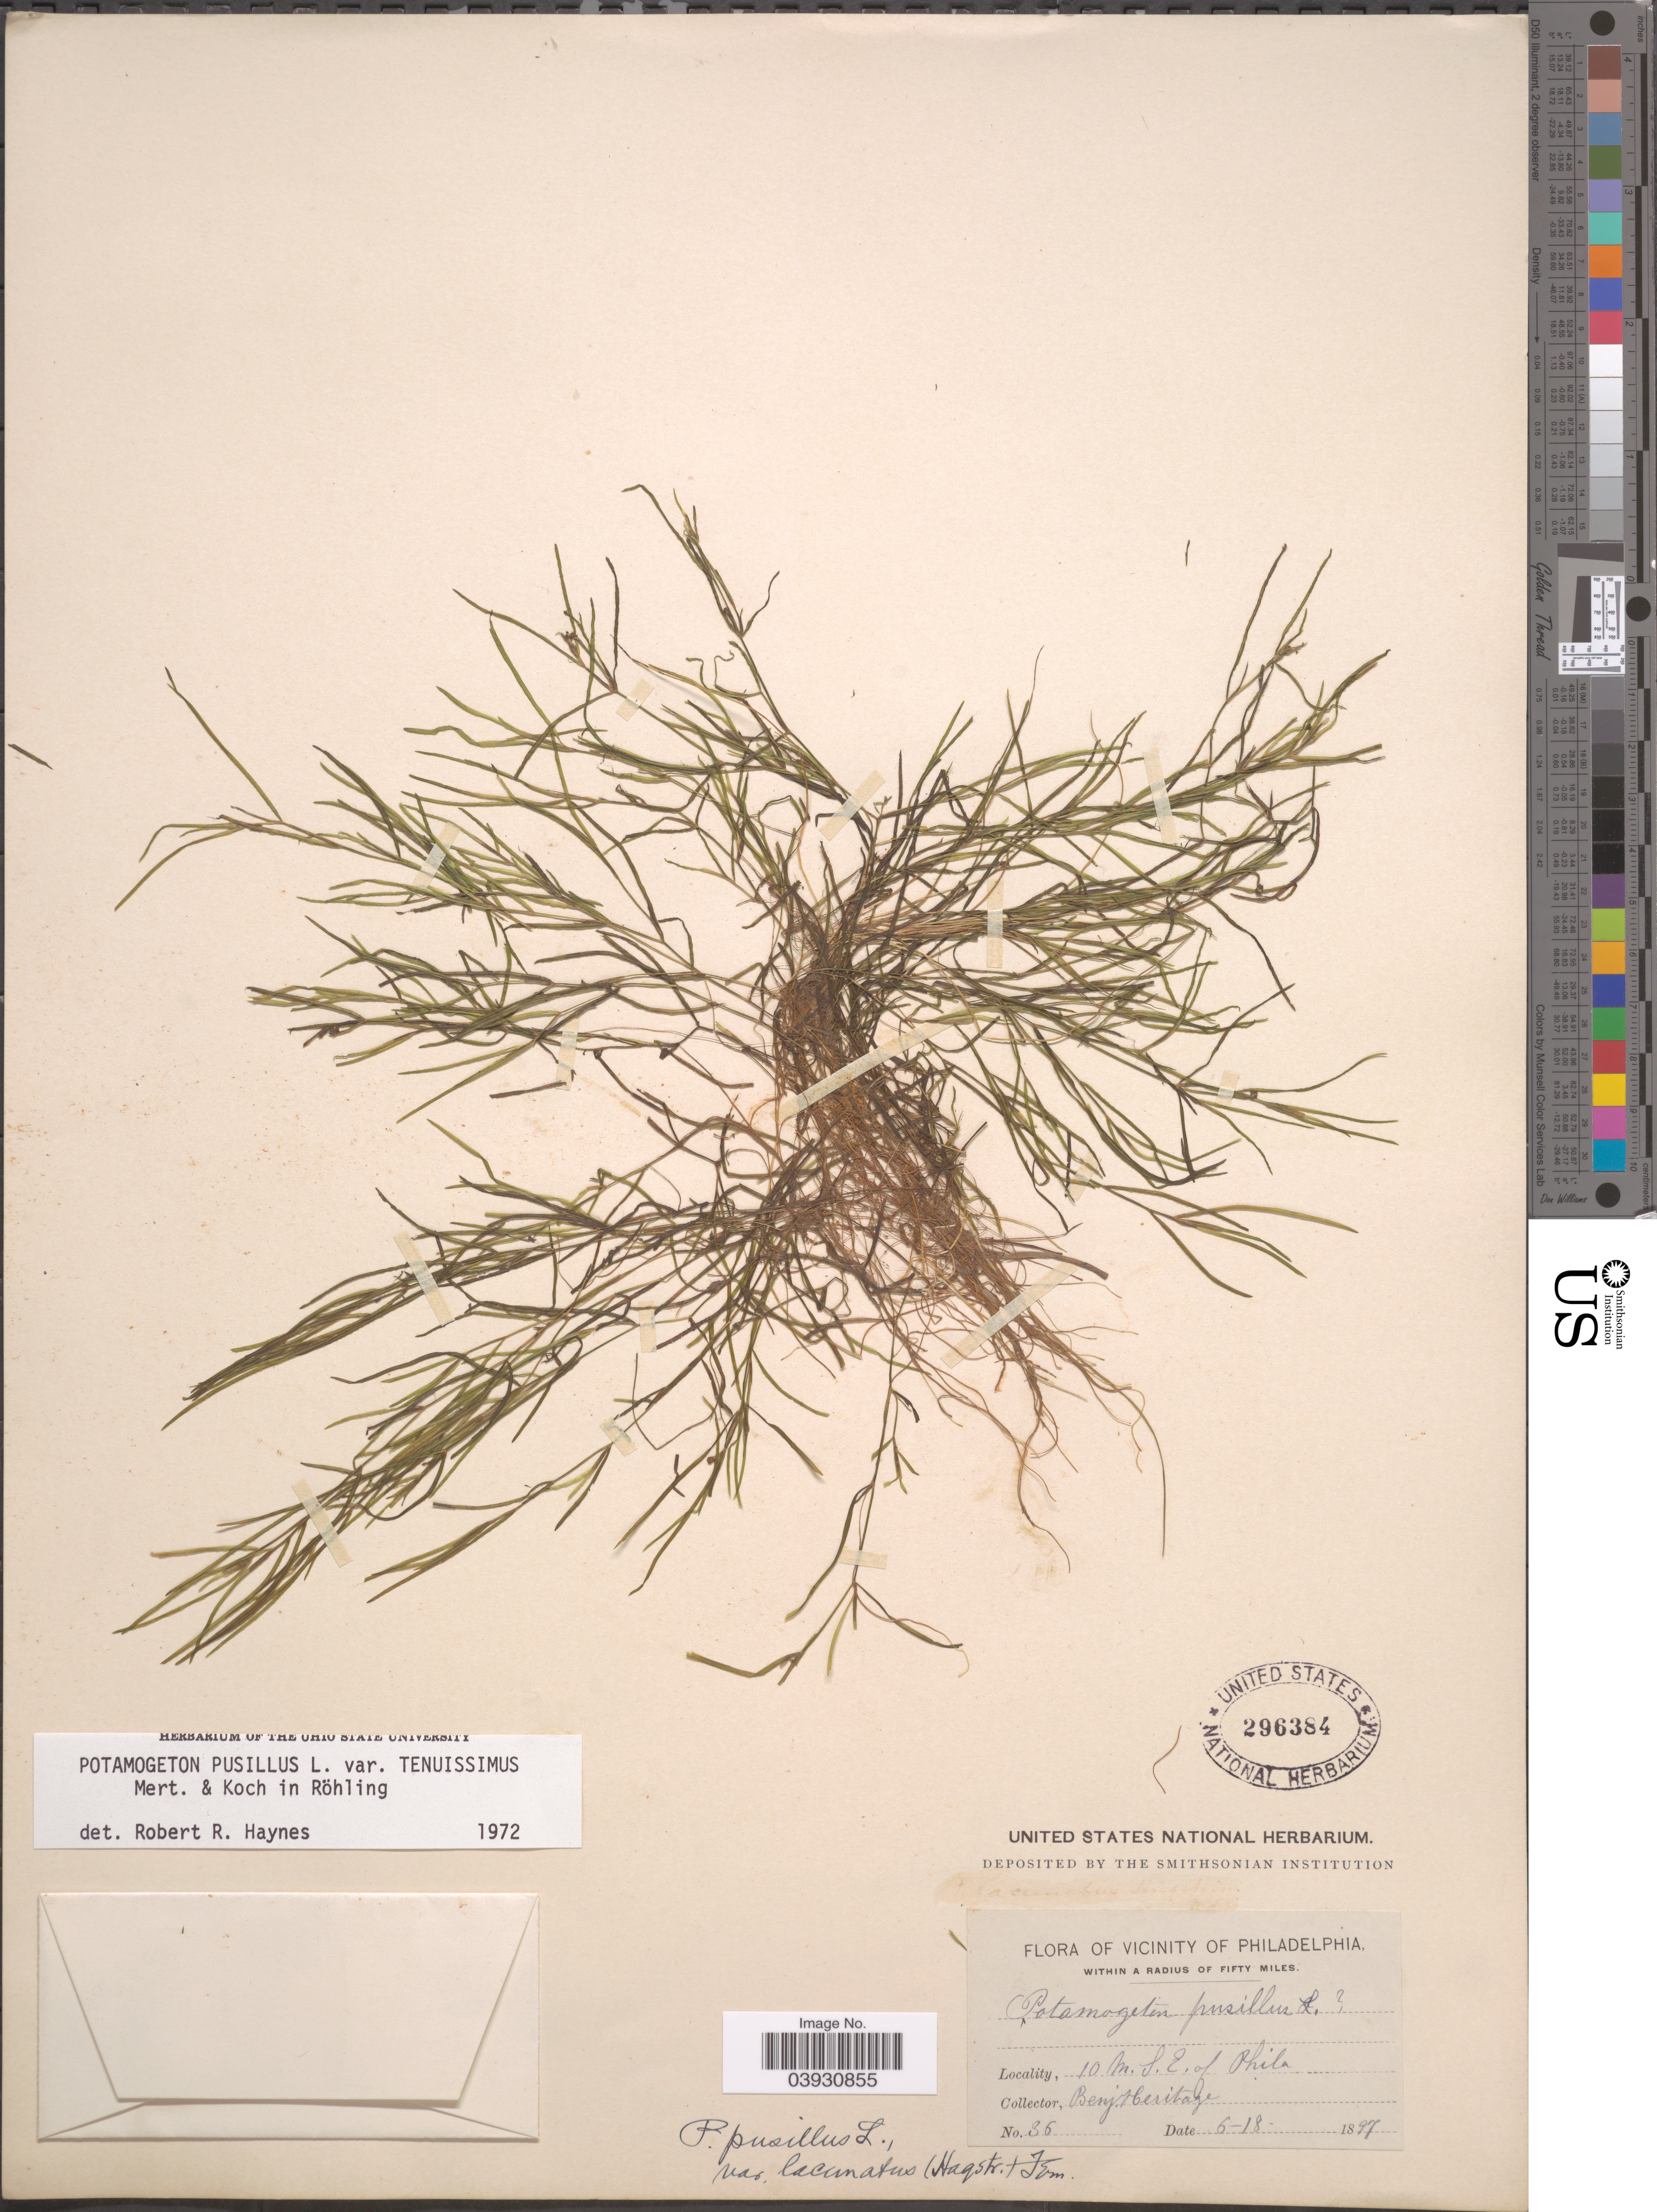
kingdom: Plantae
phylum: Tracheophyta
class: Liliopsida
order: Alismatales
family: Potamogetonaceae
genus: Potamogeton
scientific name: Potamogeton pusillus subsp. tenuissimus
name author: Mert. & W.D.J. Koch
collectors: Benj. Heritage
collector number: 36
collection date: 1897-06-18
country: United States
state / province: Pennsylvania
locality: Vicinity of Philadelphia. Within a radius of fifty miles. 10 m. S.E. of Phila.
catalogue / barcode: US 296384